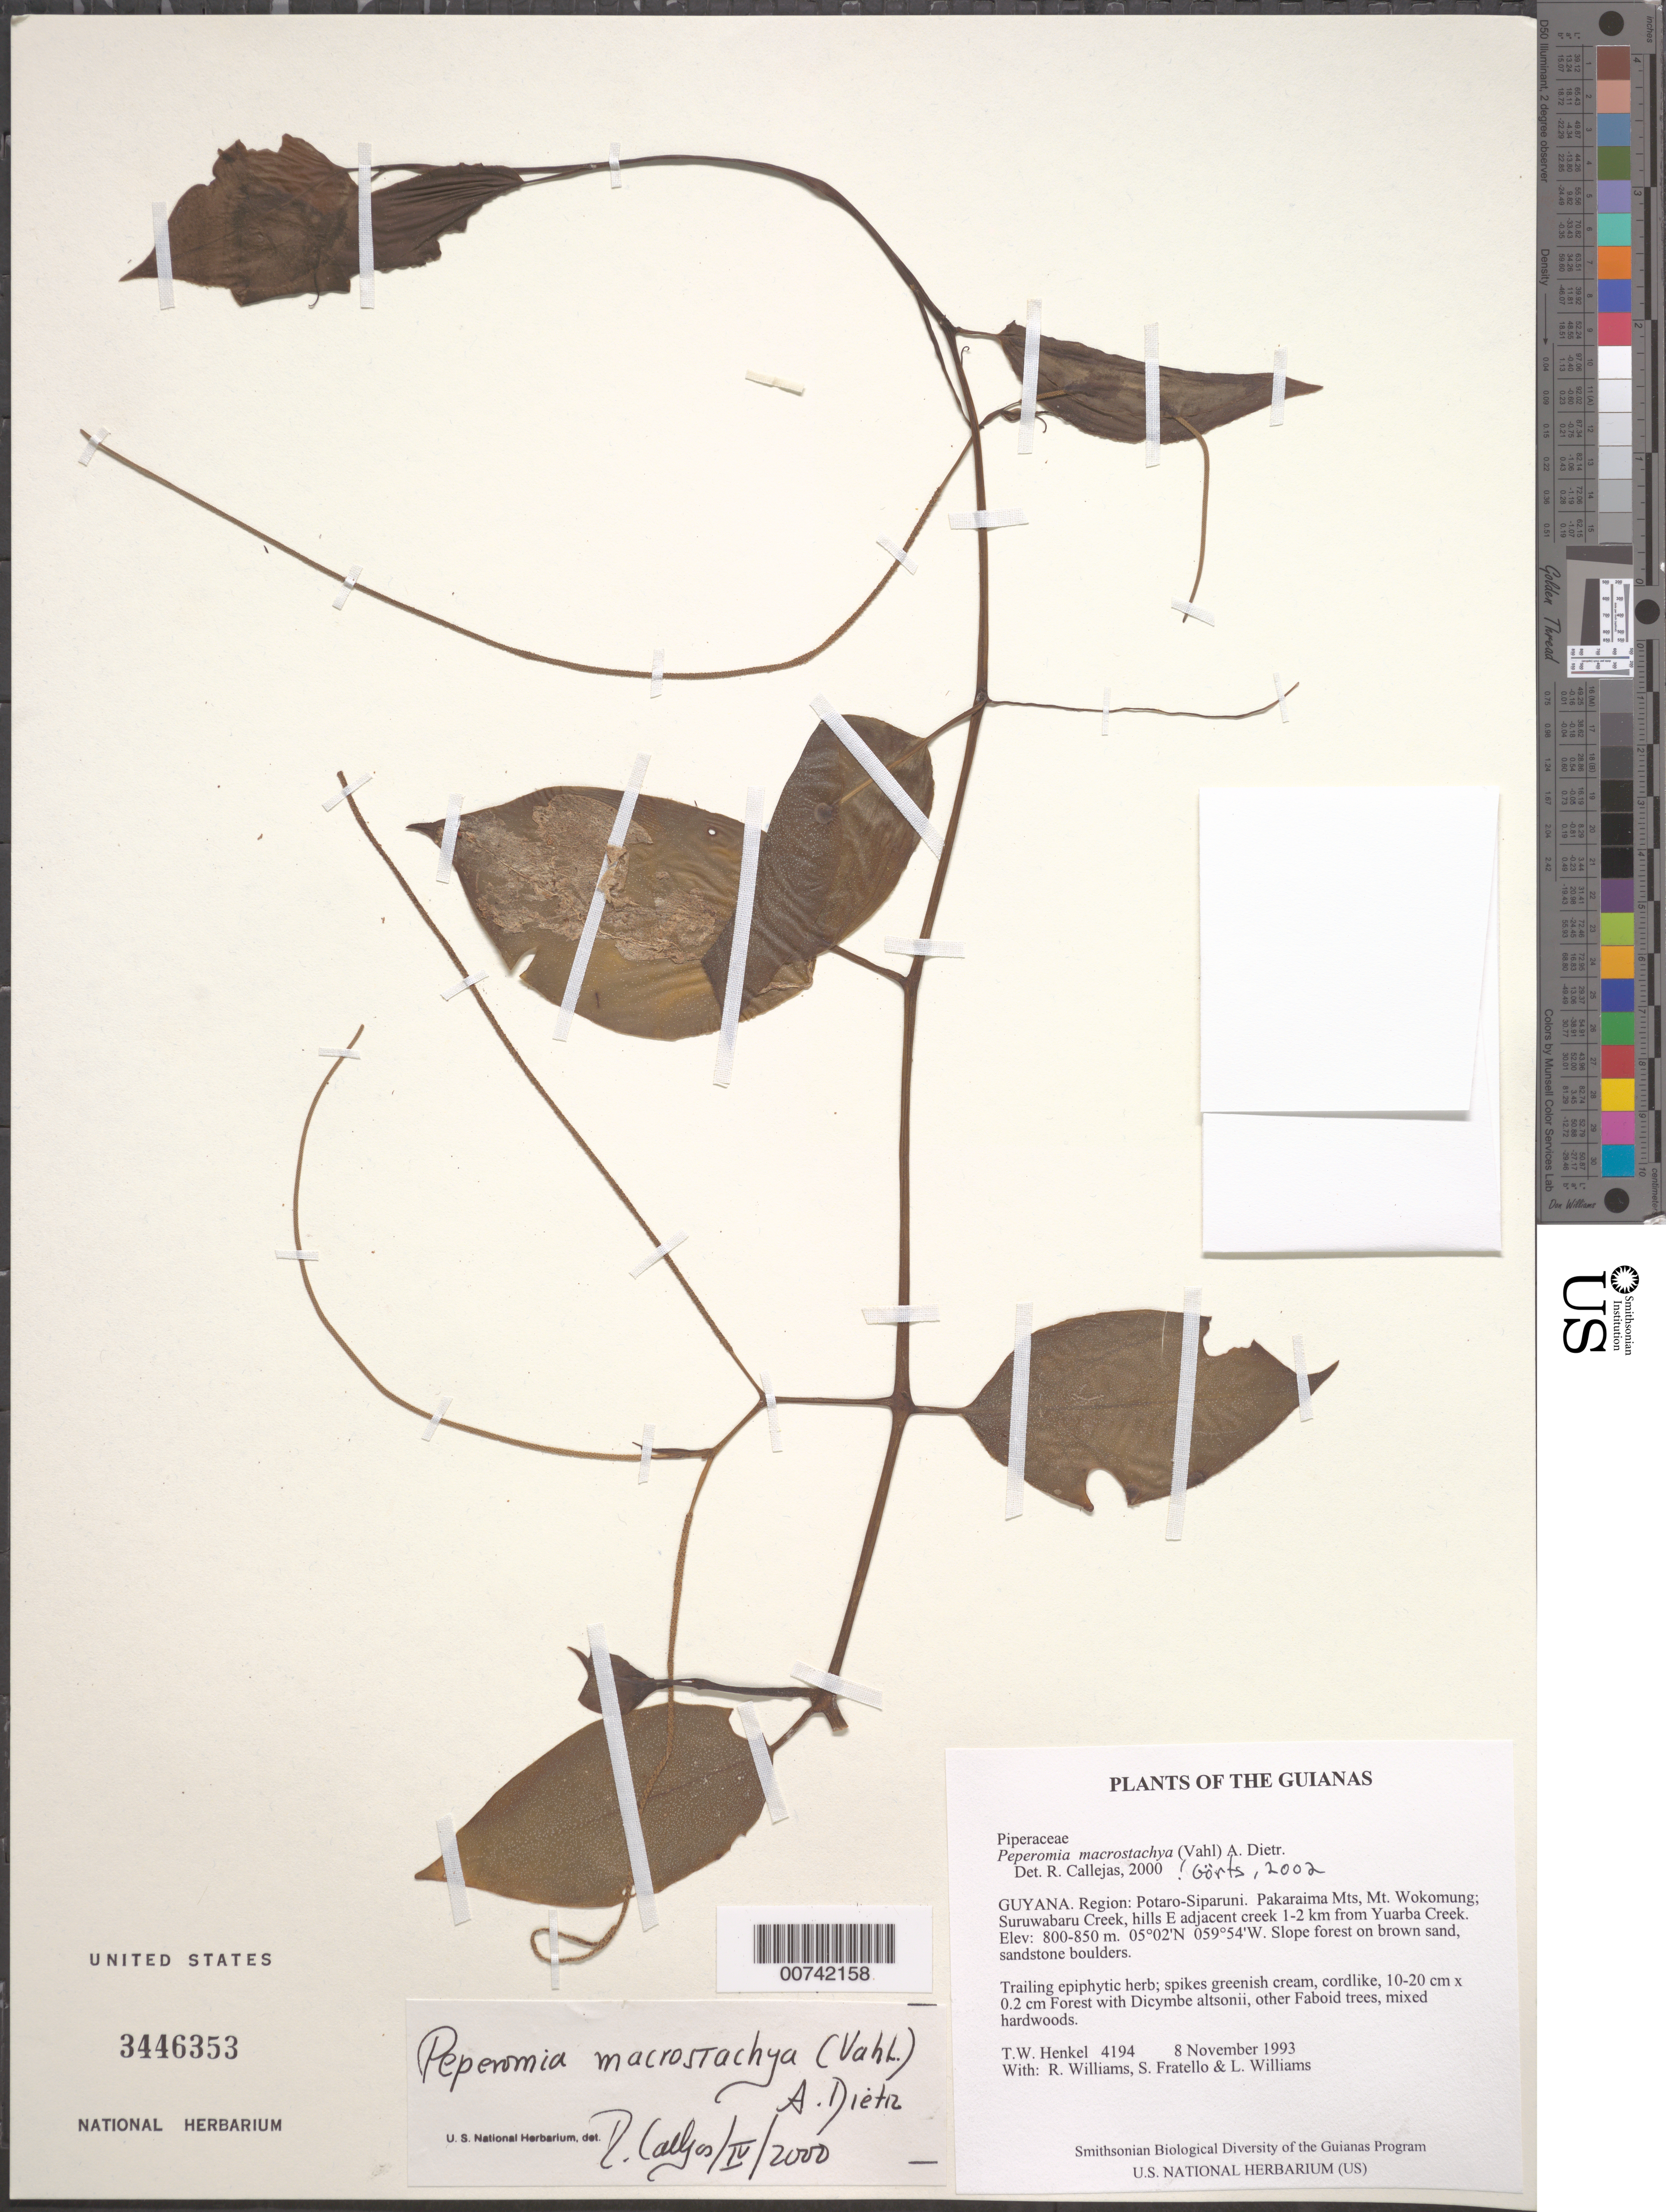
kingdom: Plantae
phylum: Tracheophyta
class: Magnoliopsida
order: Piperales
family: Piperaceae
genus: Peperomia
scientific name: Peperomia macrostachya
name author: (Vahl) A. Dietr.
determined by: Mathieu, Guido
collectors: T. Henkel, R. Williams, S. Fratello & L. Williams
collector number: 4194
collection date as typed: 8 November 1993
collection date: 1993-11-08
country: Guyana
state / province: Potaro-Siparuni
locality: Pakaraima Mts, Mt. Wokomung; Suruwabaru Creek, hills E adjacent creek 1-2 km from Yuarba Creek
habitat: Slope forest on brown sand, sandstone boulders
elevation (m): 800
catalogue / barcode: US 3446353